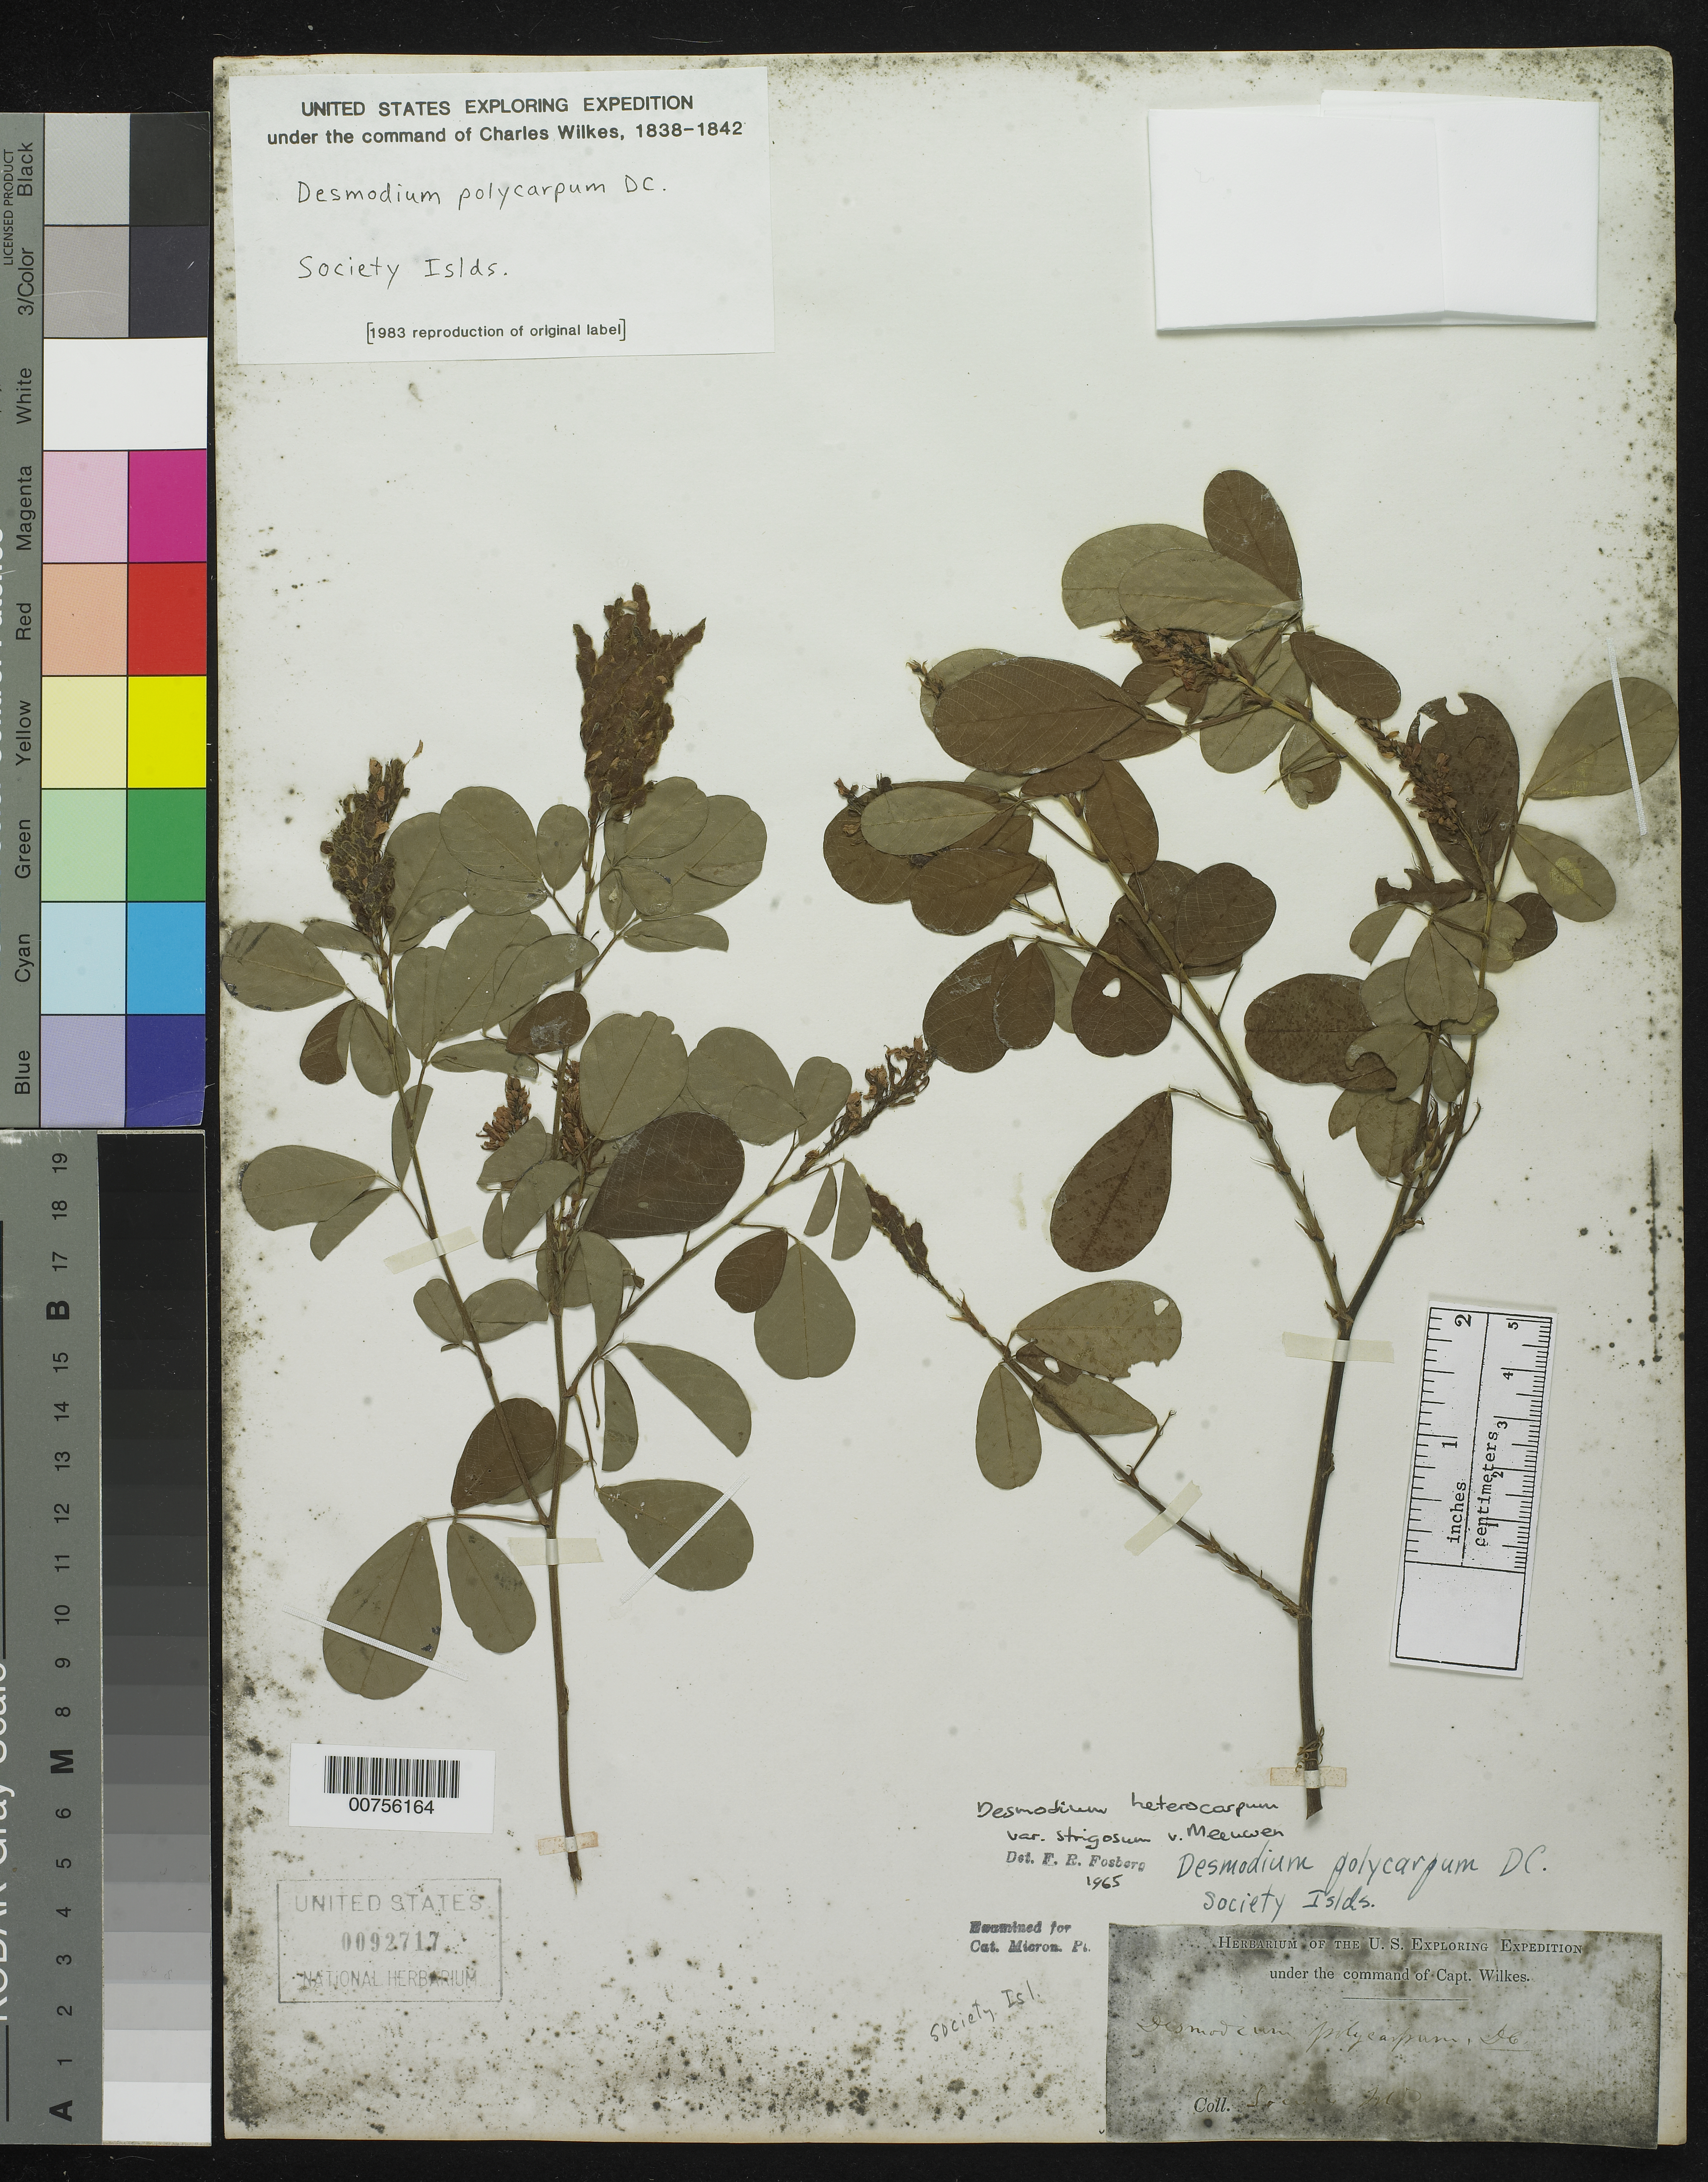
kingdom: Plantae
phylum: Tracheophyta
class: Magnoliopsida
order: Fabales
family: Fabaceae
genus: Grona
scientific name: Grona heterocarpos var. strigosa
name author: (Meeuwen) H. Ohashi & K. Ohashi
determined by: Strong, Mark T., (BOT), Smithsonian Institution - National Museum of Natural History (UNITED STATES)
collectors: Wilkes Explor. Exped.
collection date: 1838/1842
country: French Polynesia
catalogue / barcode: US 92717